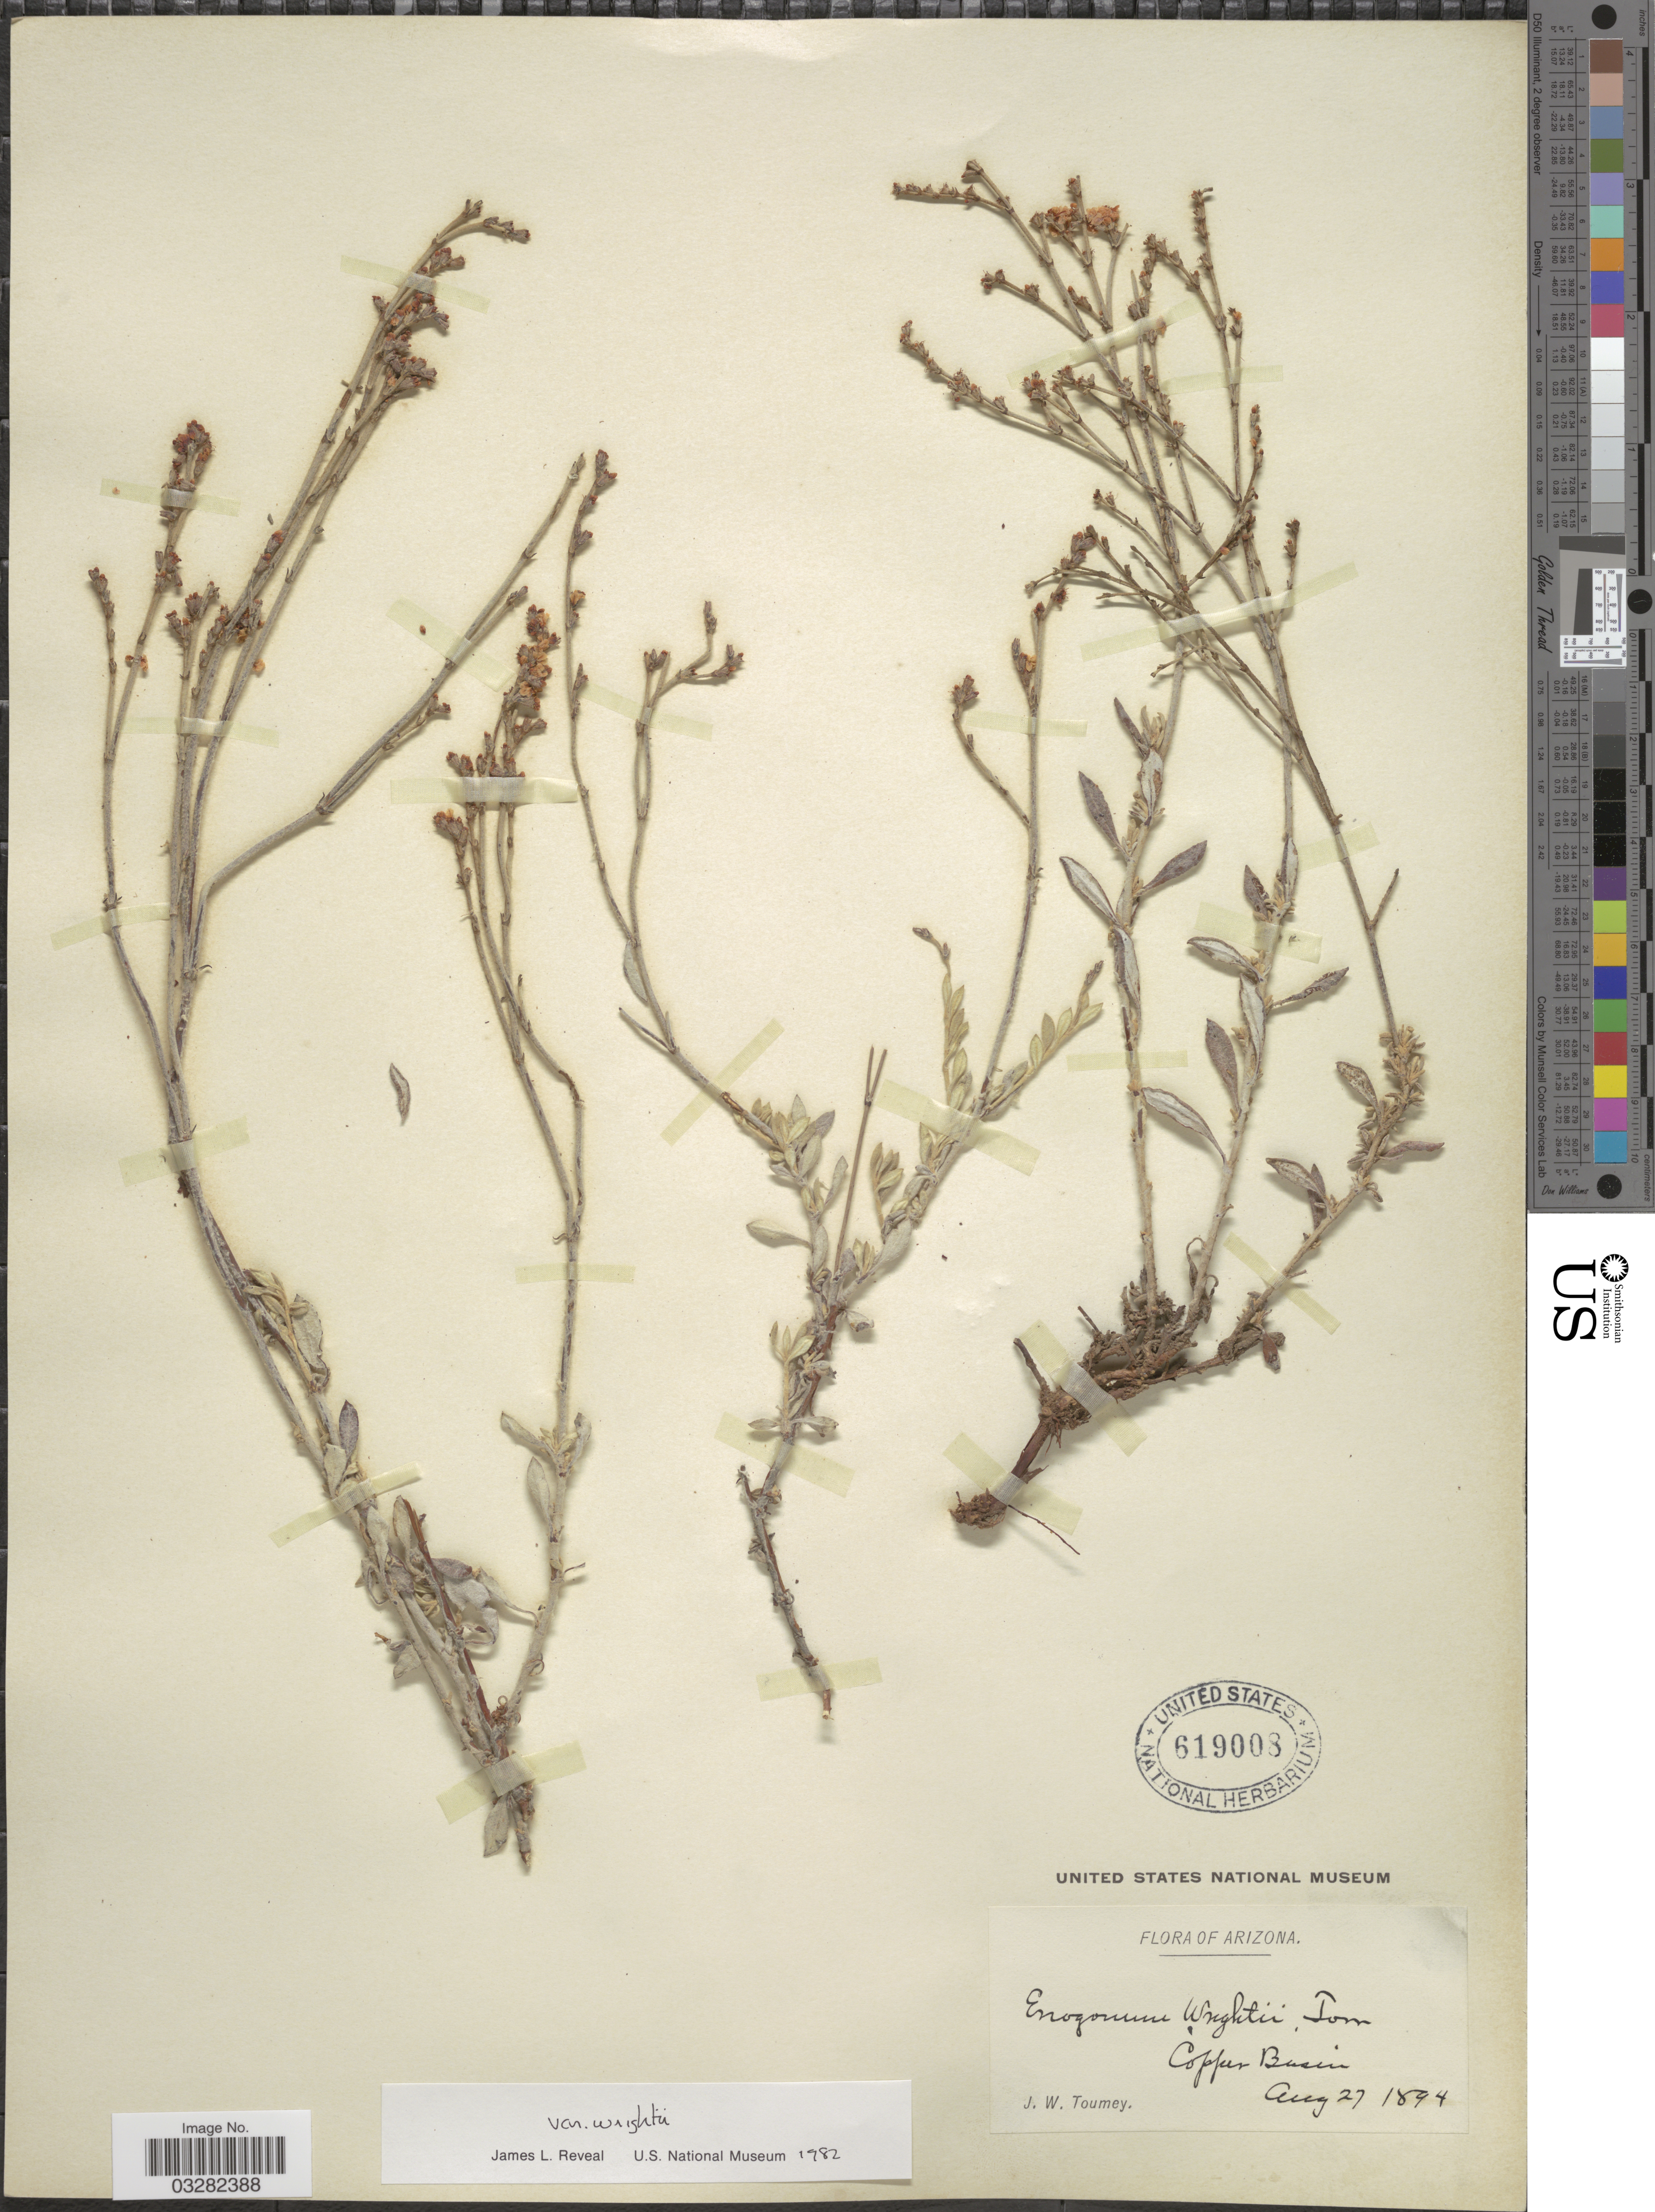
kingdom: Plantae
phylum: Tracheophyta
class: Magnoliopsida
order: Caryophyllales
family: Polygonaceae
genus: Eriogonum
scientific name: Eriogonum wrightii var. wrightii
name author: Torr. ex Benth.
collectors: J. W. Toumey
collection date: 1894-08-27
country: United States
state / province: Arizona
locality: Copper Basin.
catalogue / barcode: US 619008